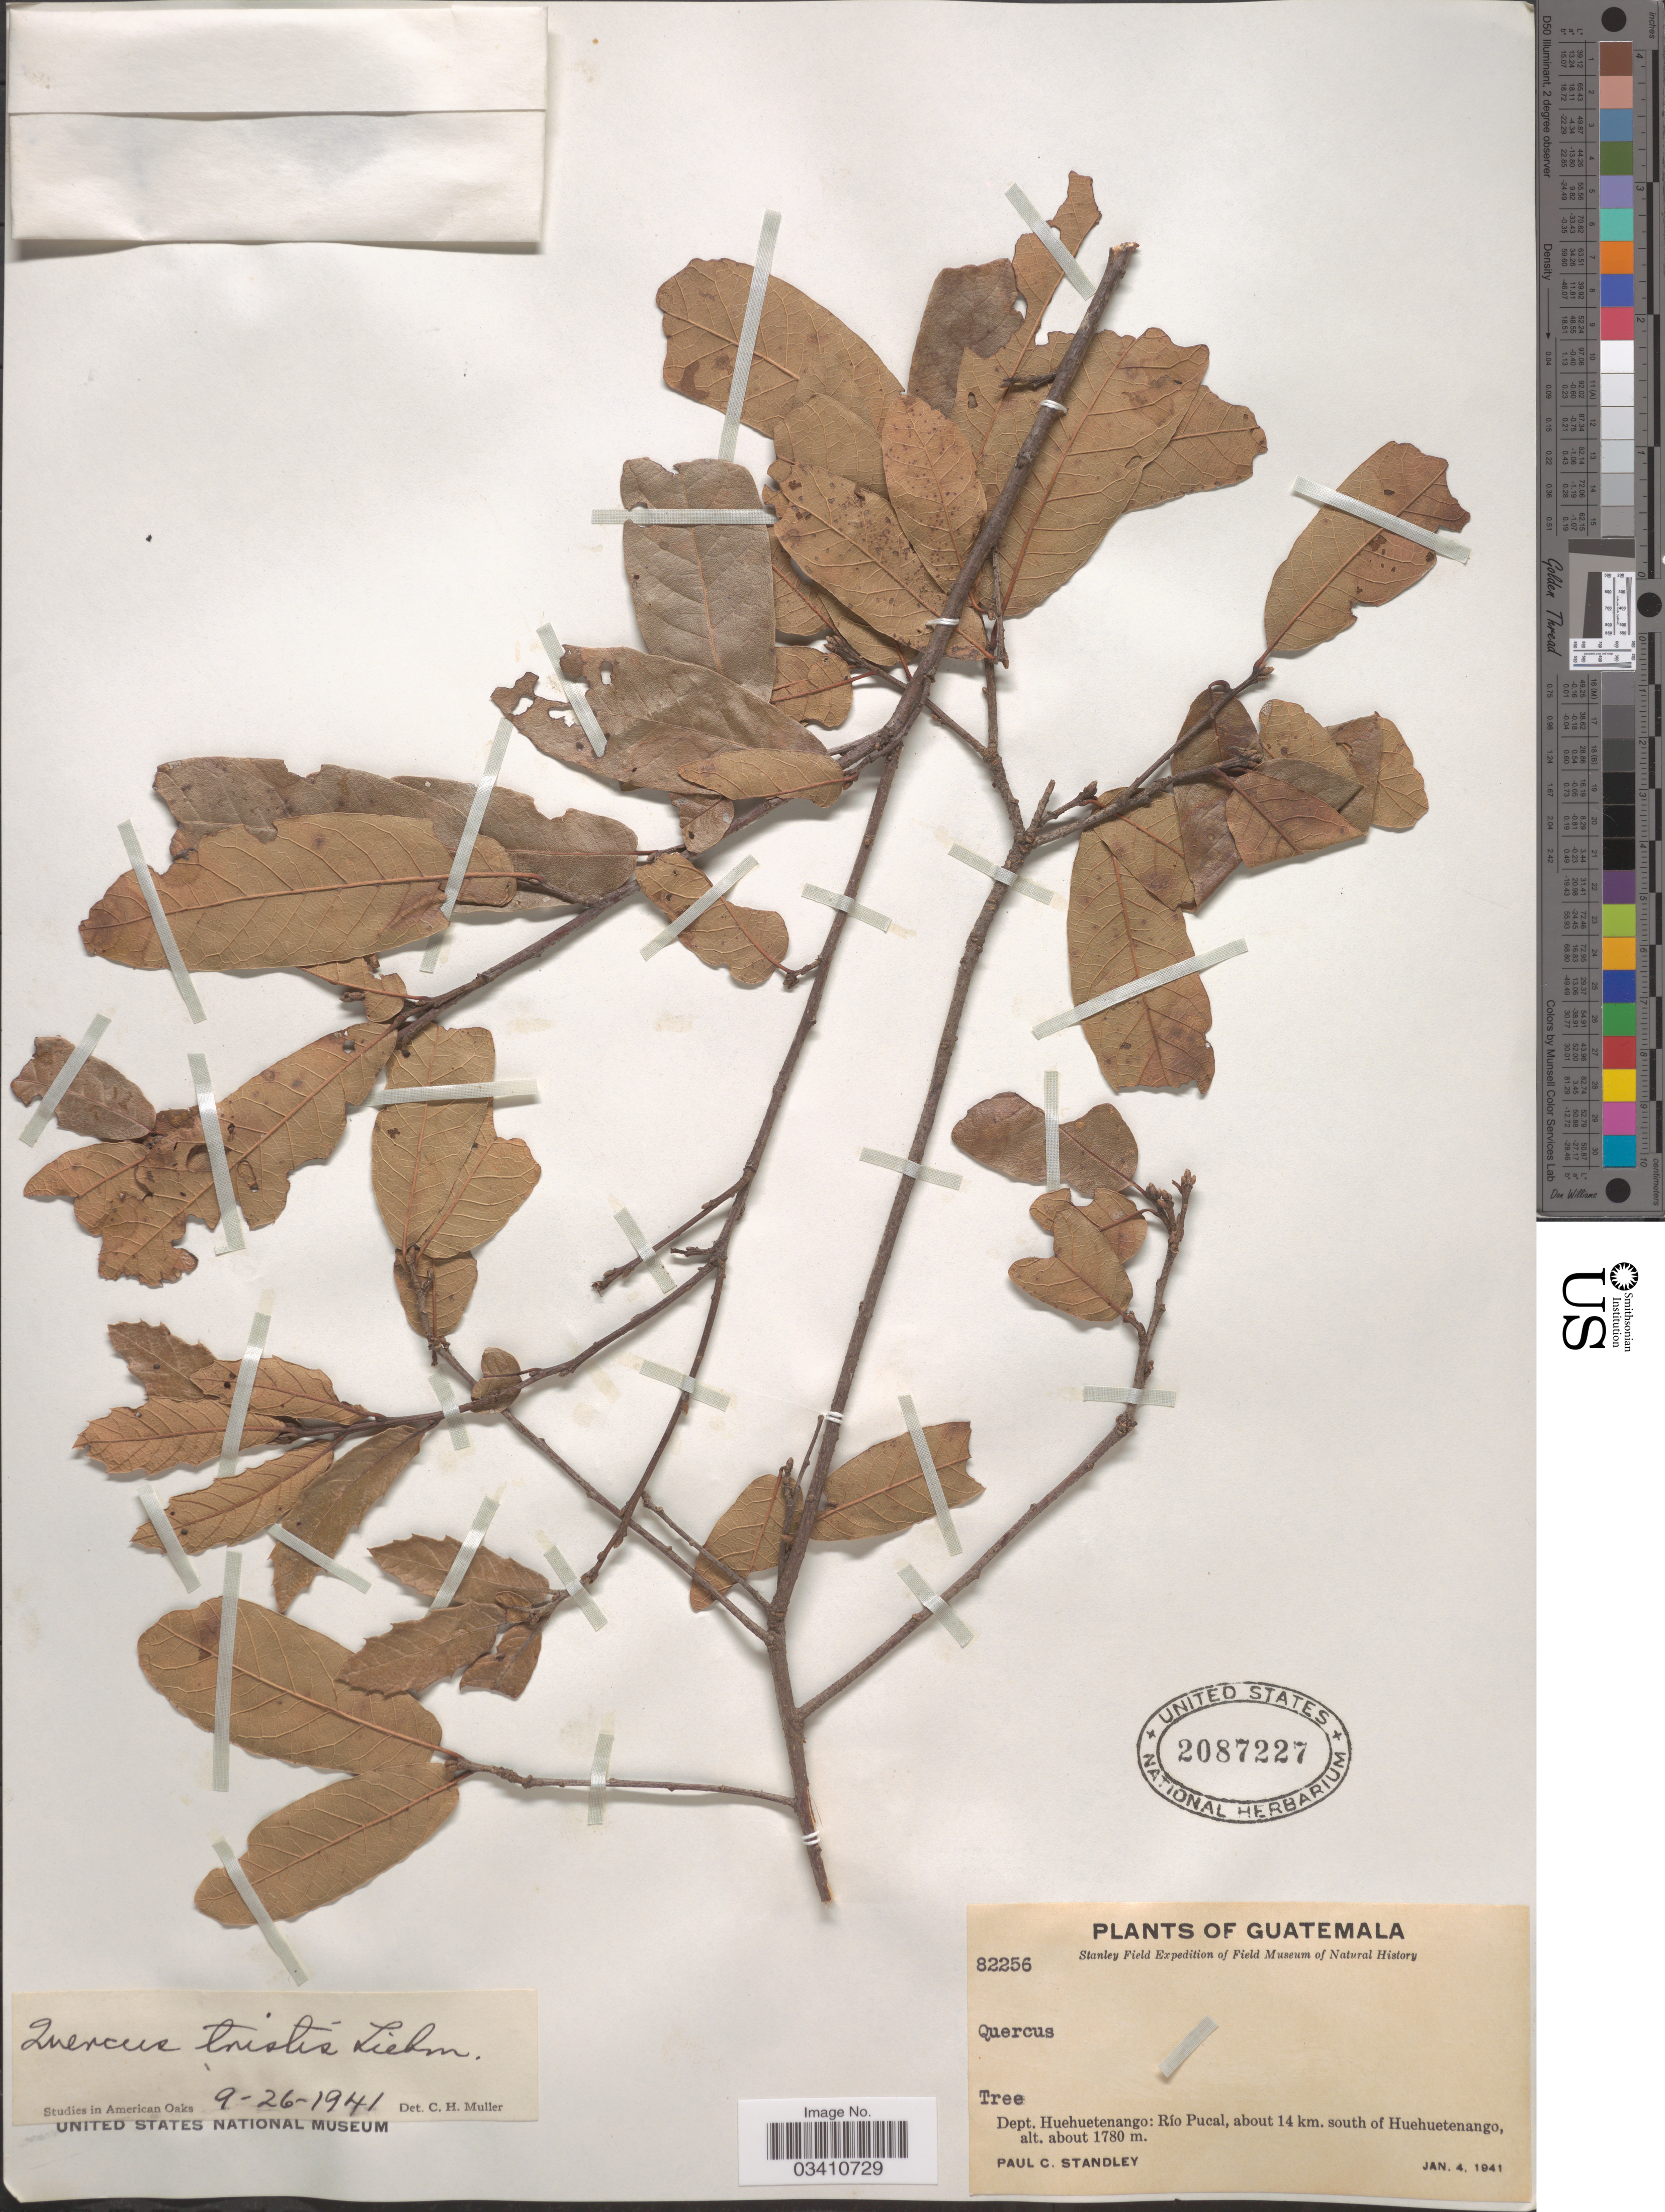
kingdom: Plantae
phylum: Tracheophyta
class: Magnoliopsida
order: Fagales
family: Fagaceae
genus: Quercus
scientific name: Quercus tristis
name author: Liebm.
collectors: P. C. Standley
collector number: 82256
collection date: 1941-01-04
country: Guatemala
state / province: Huehuetenango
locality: Dept. Huehuetenango: Río Pucal, about 14 km. south of Huehuetenango.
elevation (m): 1780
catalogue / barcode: US 2087227